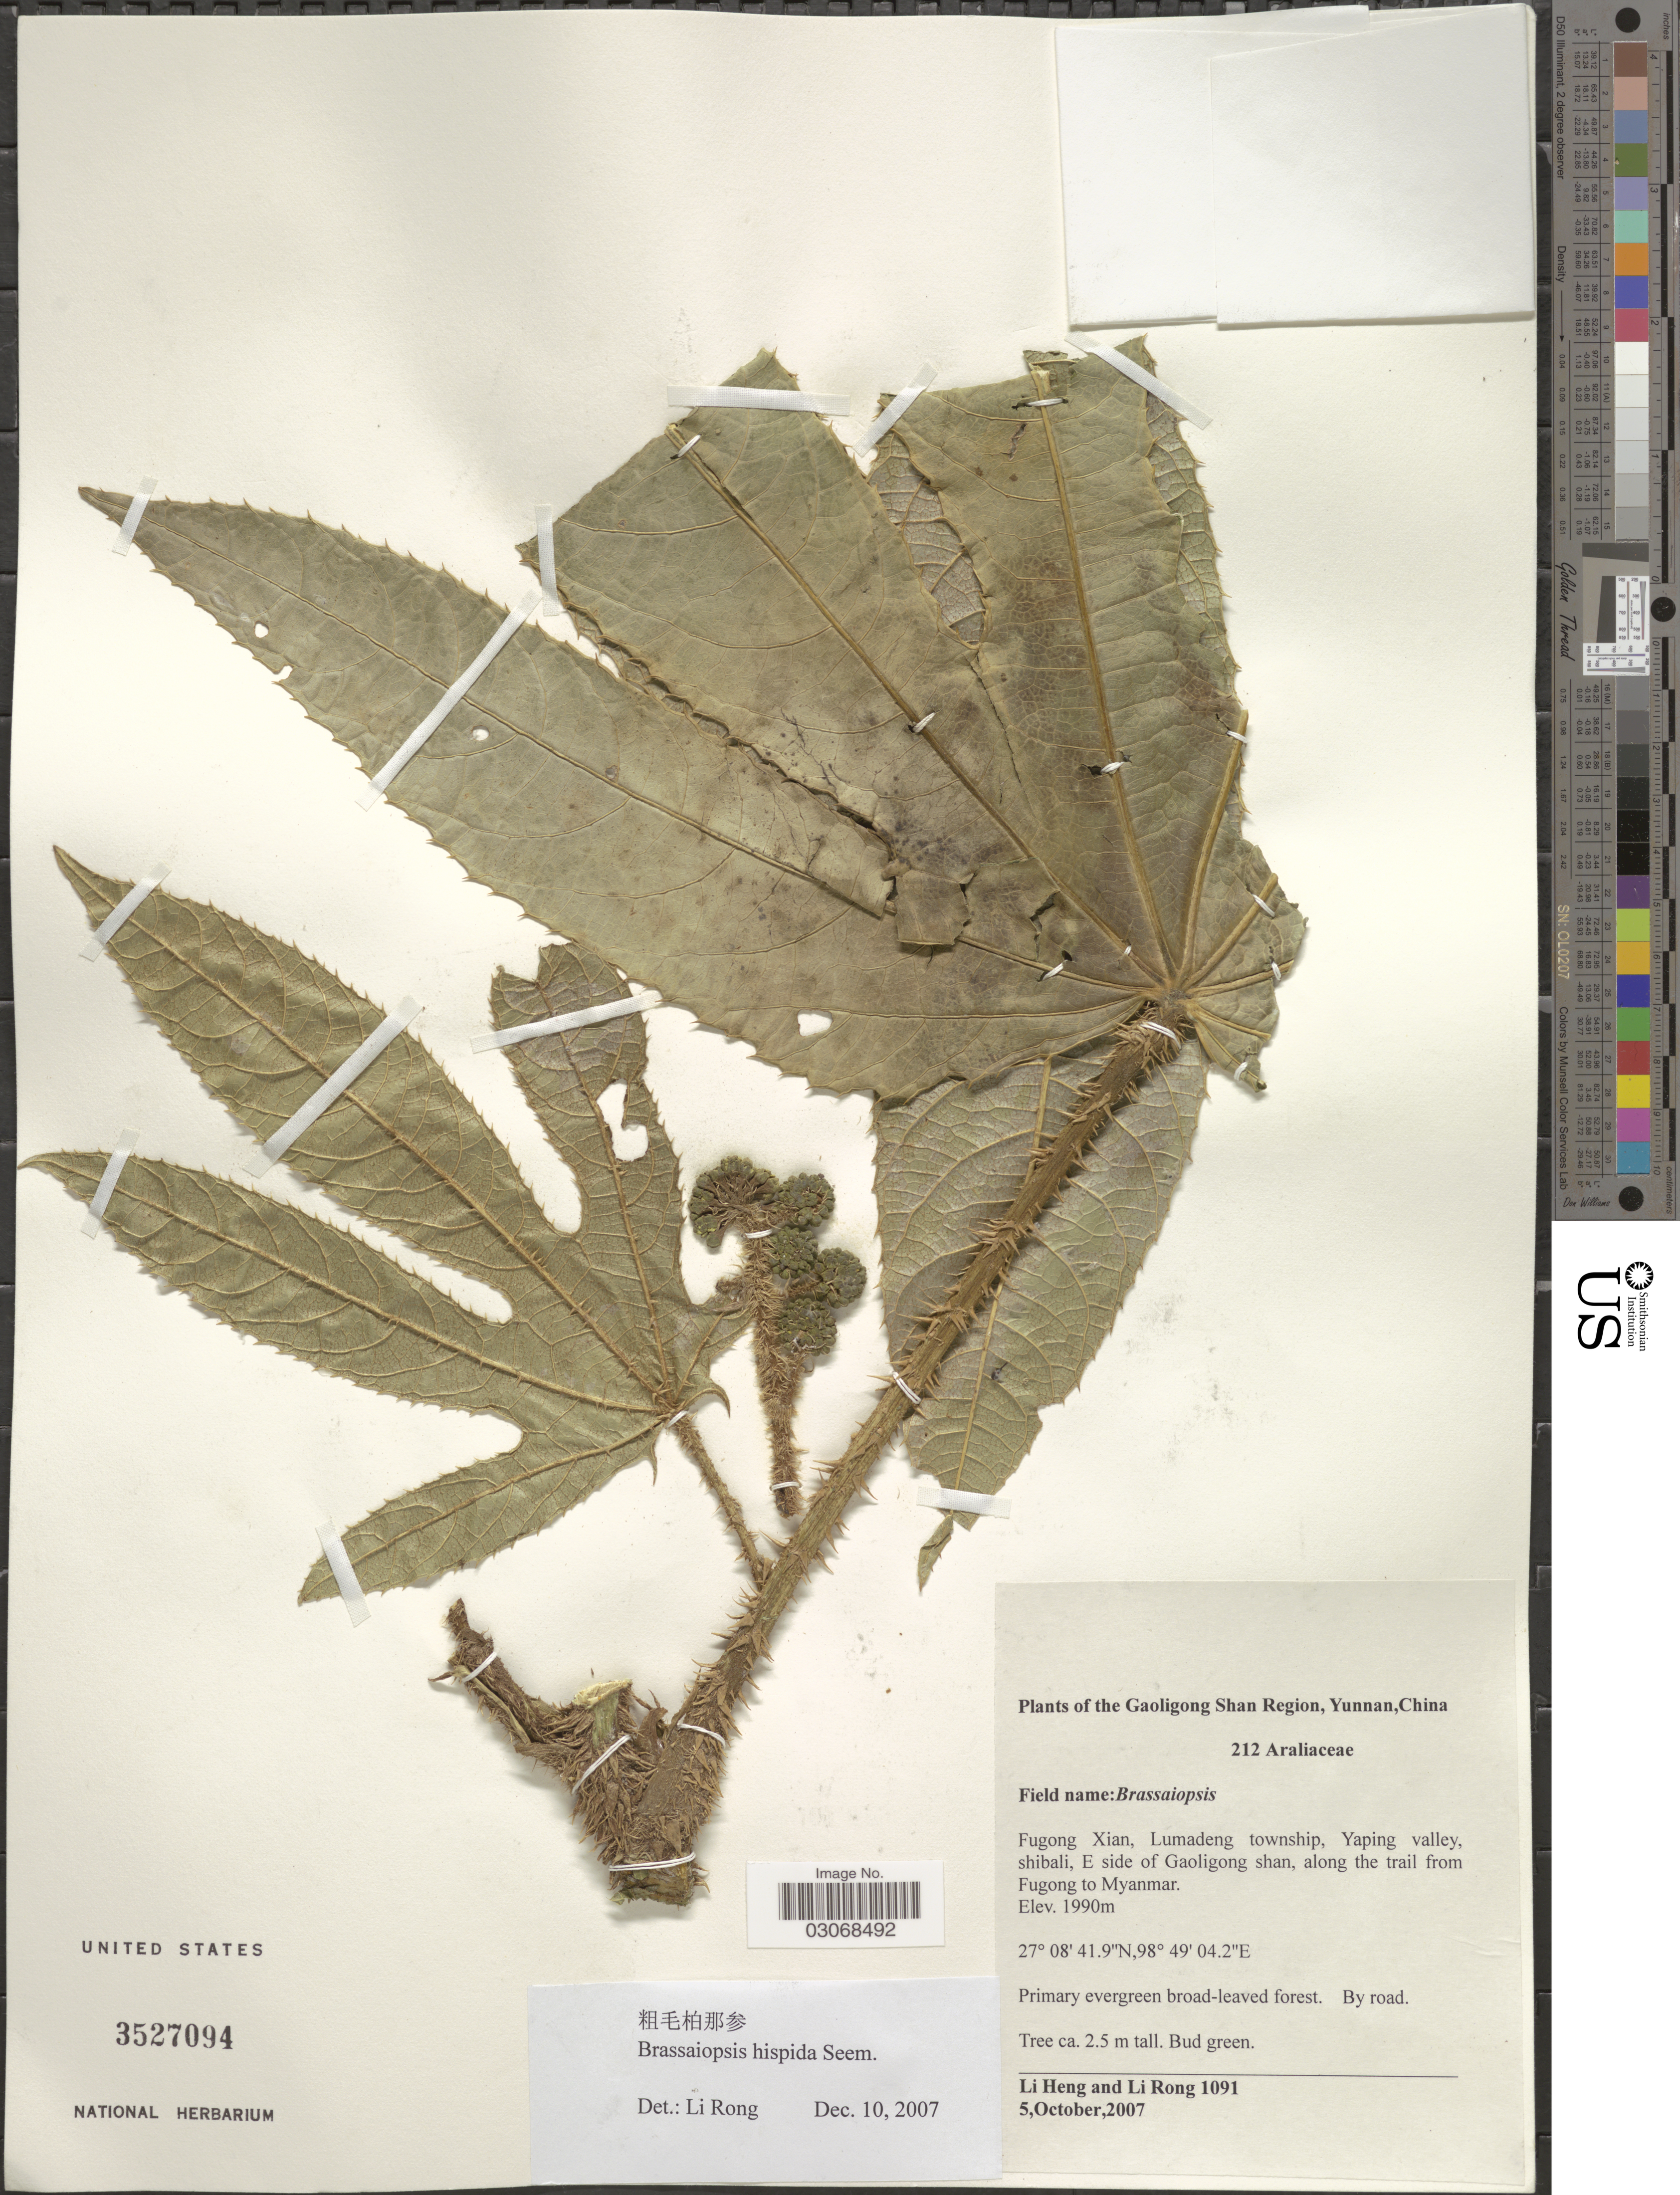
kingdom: Plantae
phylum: Tracheophyta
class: Magnoliopsida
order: Apiales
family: Araliaceae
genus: Brassaiopsis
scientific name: Brassaiopsis hispida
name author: Seem.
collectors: H. Li & R. Li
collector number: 1091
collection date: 2007-10-05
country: China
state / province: Yunnan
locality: The Gaoligong Shan Region, Fugong Xian, Lumadeng township, Yaping valley shibali, E side of Gaoligong shan, along the trail from Fugong to Myanmar.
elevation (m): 1990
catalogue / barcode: US 3527094